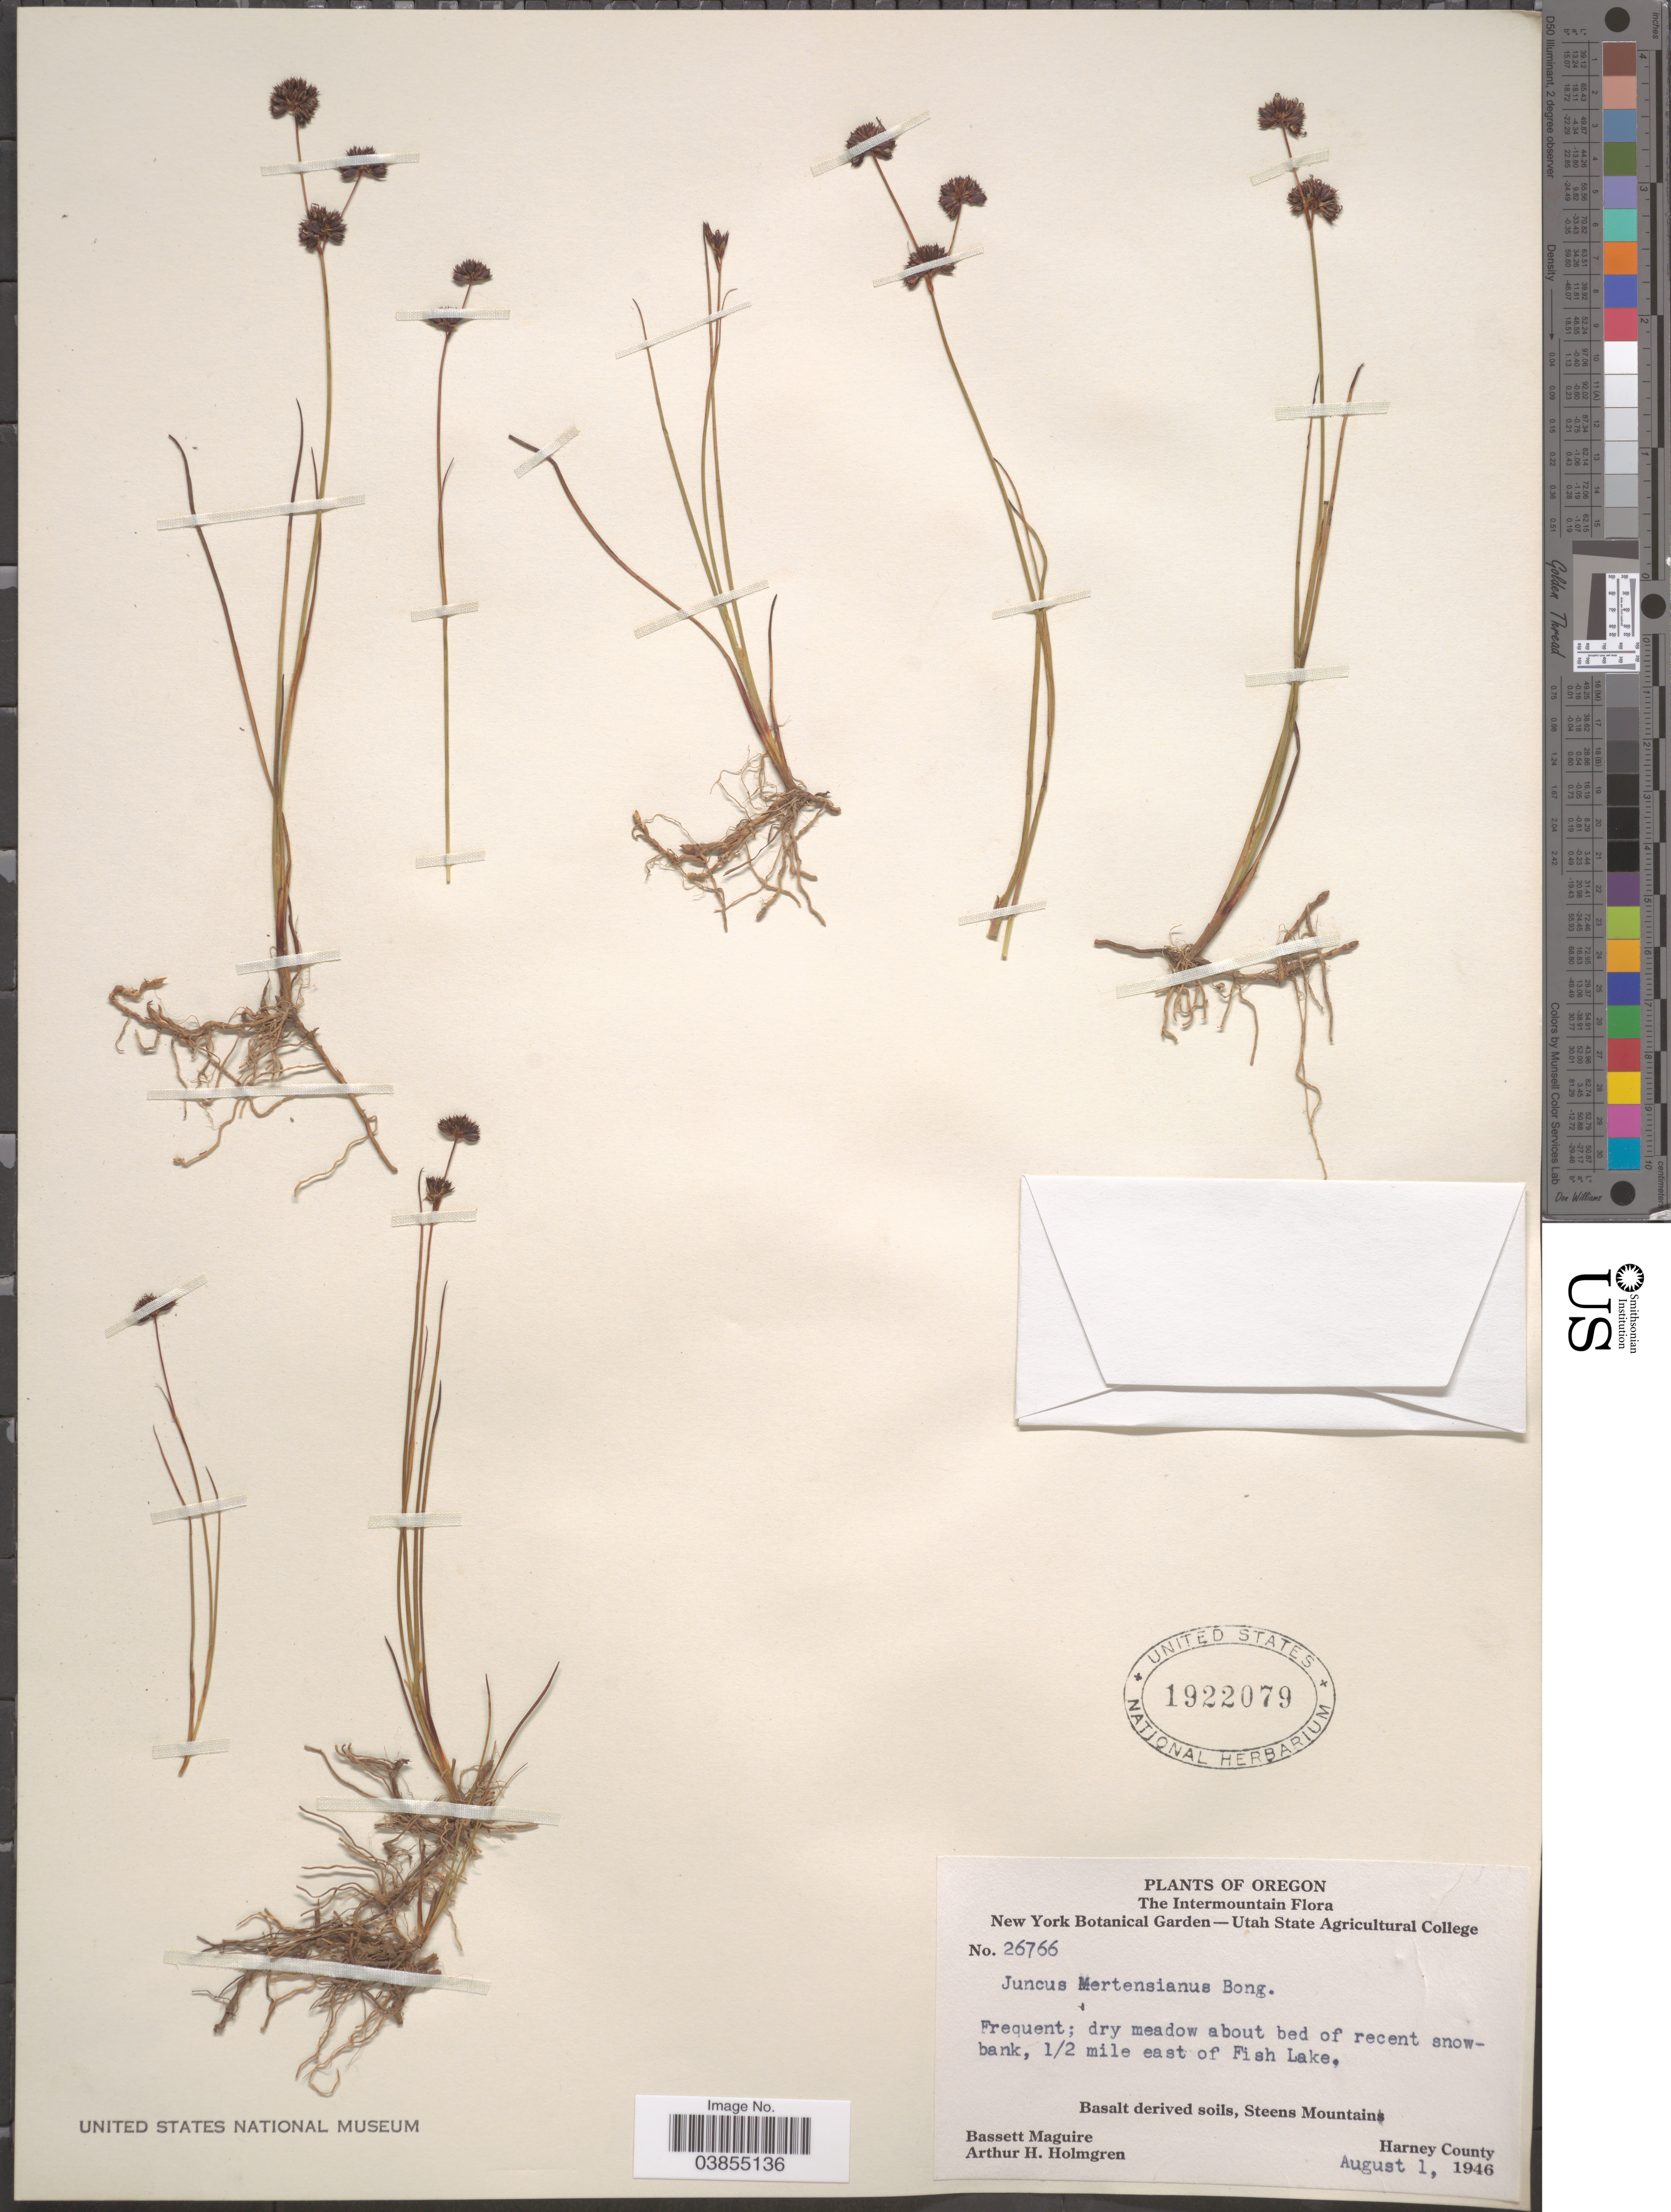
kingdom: Plantae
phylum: Tracheophyta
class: Liliopsida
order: Poales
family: Juncaceae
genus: Juncus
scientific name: Juncus mertensianus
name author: Bong.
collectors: B. Maguire & A. H. Holmgren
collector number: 26766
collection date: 1946-08-01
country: United States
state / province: Oregon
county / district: Harney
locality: The Intermountain. ½ mile east of Fish Lake, Basalt derived soils, Steens Mountain. Harney County.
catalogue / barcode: US 1922079